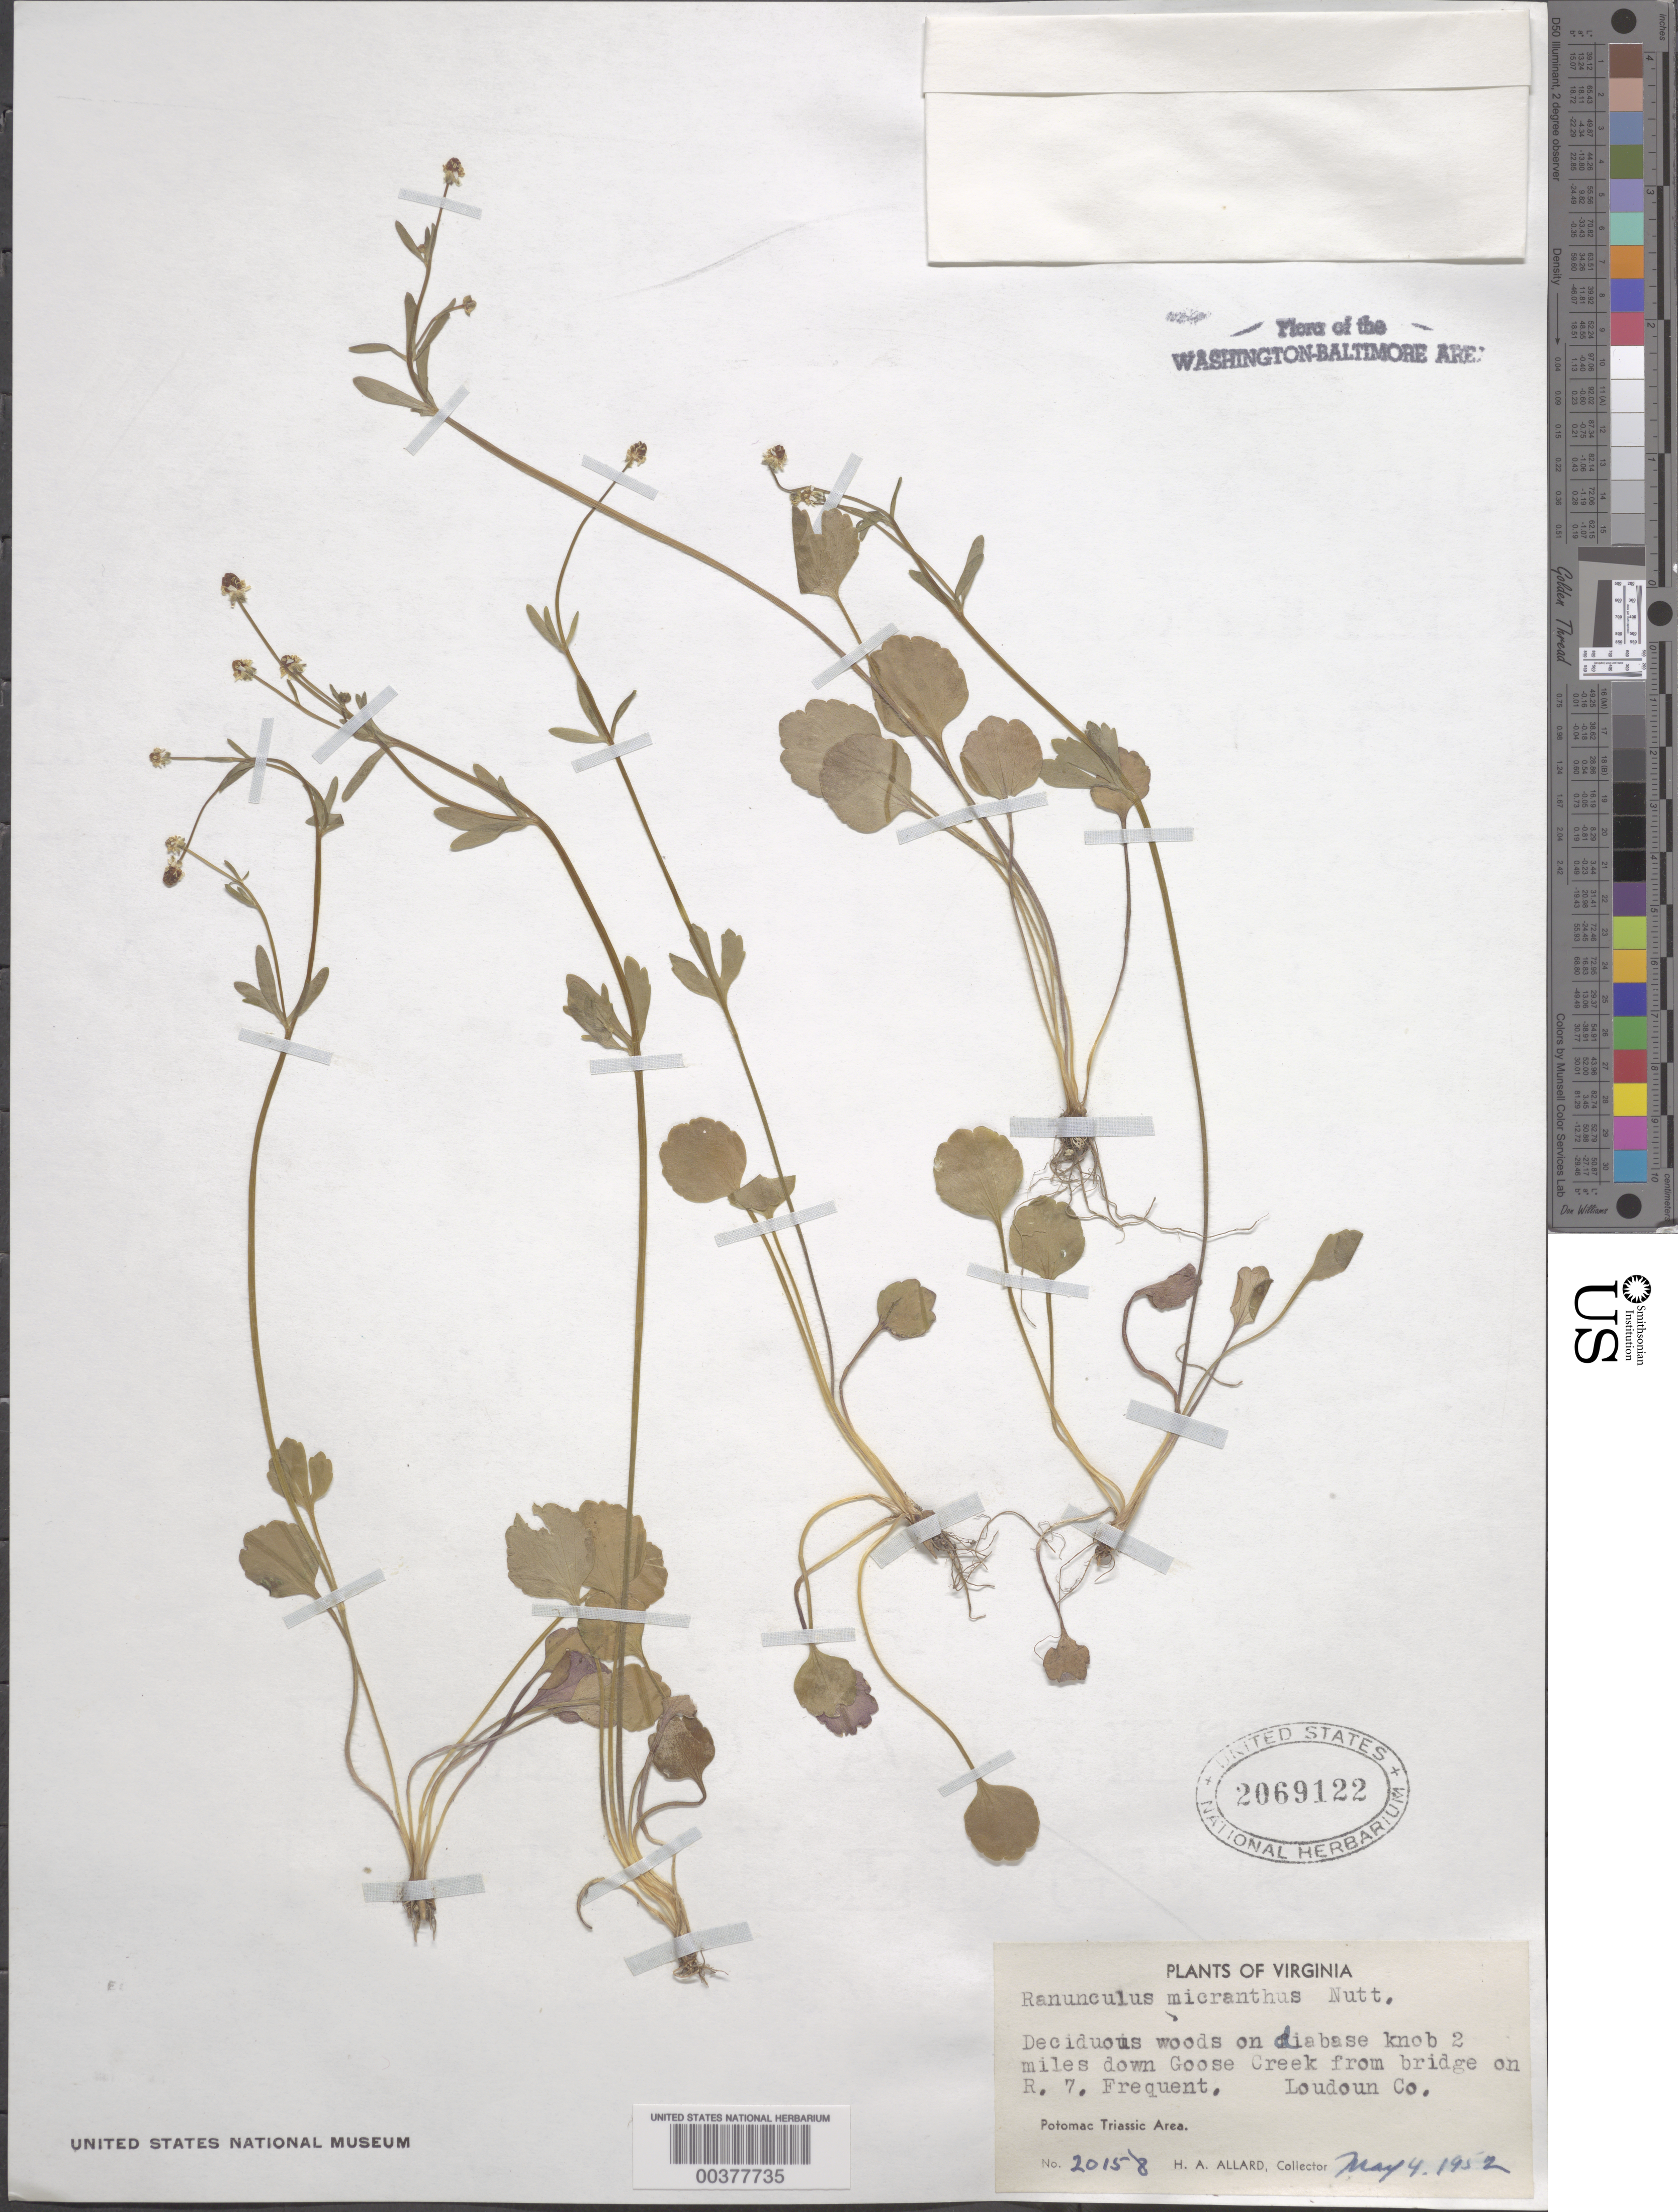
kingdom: Plantae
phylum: Tracheophyta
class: Magnoliopsida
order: Ranunculales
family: Ranunculaceae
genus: Ranunculus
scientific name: Ranunculus micranthus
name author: Nutt.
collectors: H. A. Allard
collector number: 20158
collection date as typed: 04 May 1952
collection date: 1952-05-04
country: United States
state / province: Virginia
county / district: Loudoun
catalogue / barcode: US 2069122